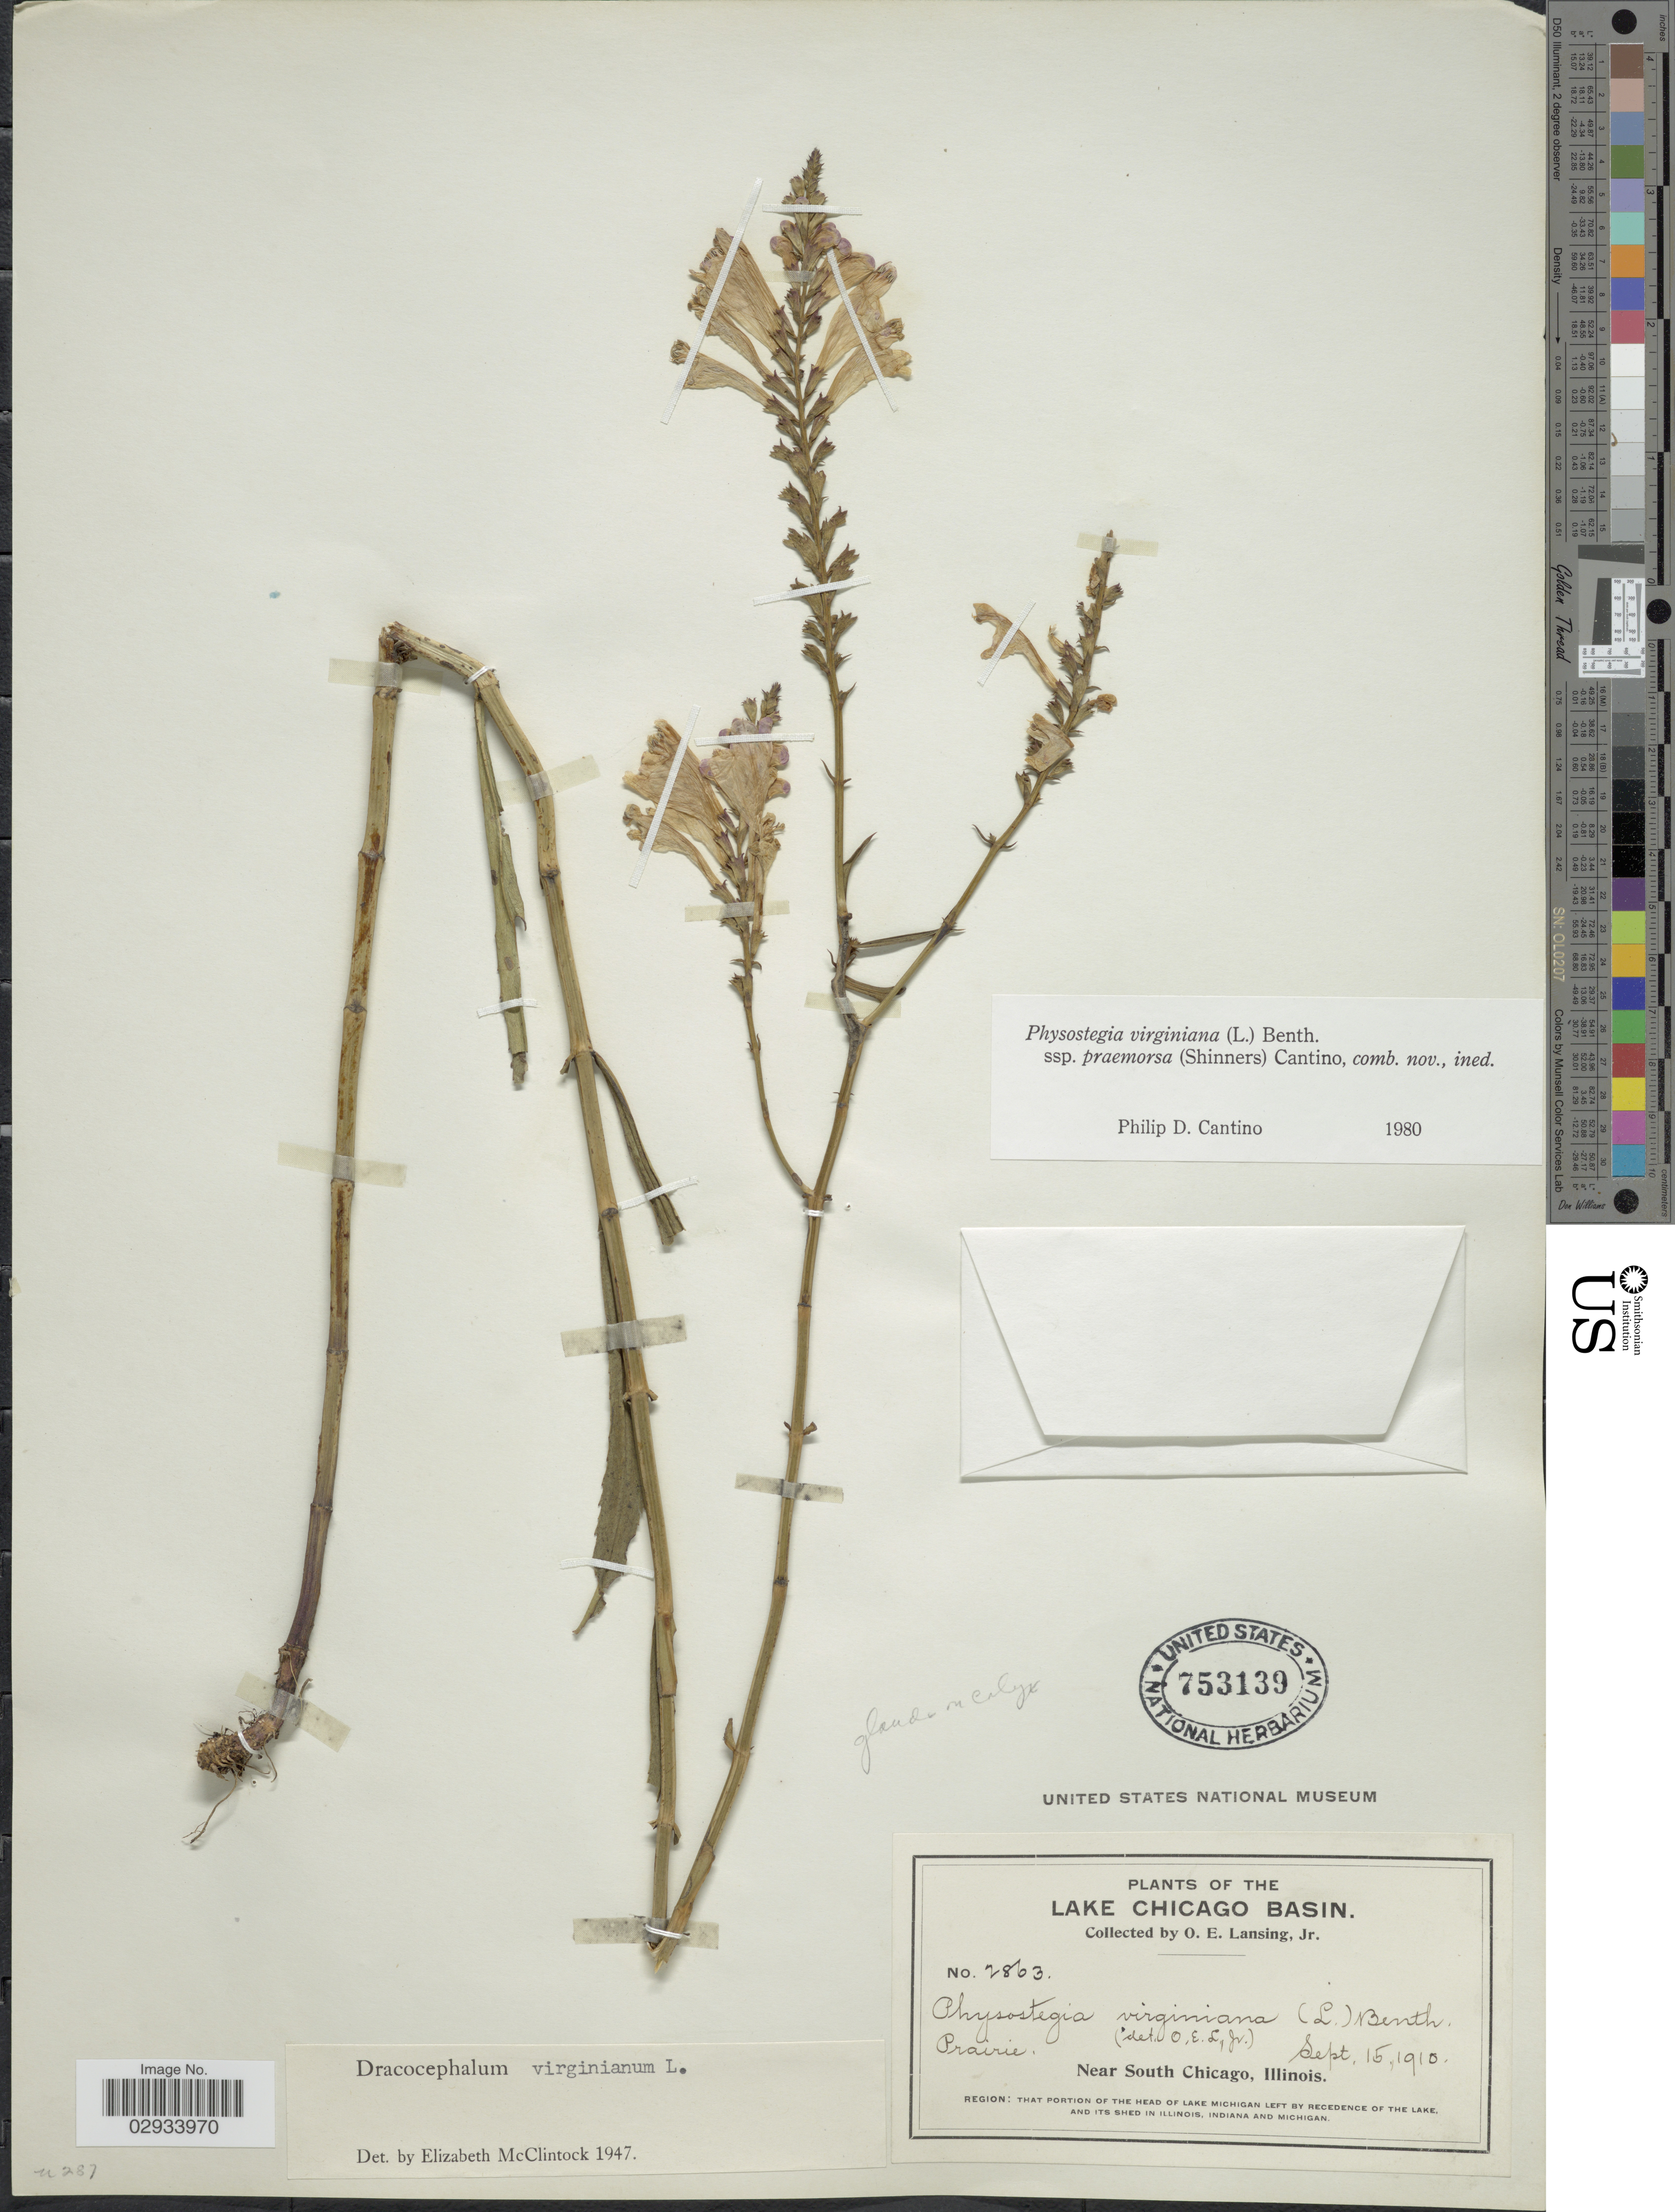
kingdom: Plantae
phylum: Tracheophyta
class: Magnoliopsida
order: Lamiales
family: Lamiaceae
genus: Physostegia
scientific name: Physostegia virginiana subsp. praemorsa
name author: (Shinners) P.D. Cantino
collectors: O. Lansing Jr.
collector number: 2863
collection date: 1910-09-15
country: United States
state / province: Illinois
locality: Lake Chicago Basin, Near South Chicago, Illinois.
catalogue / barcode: US 753139